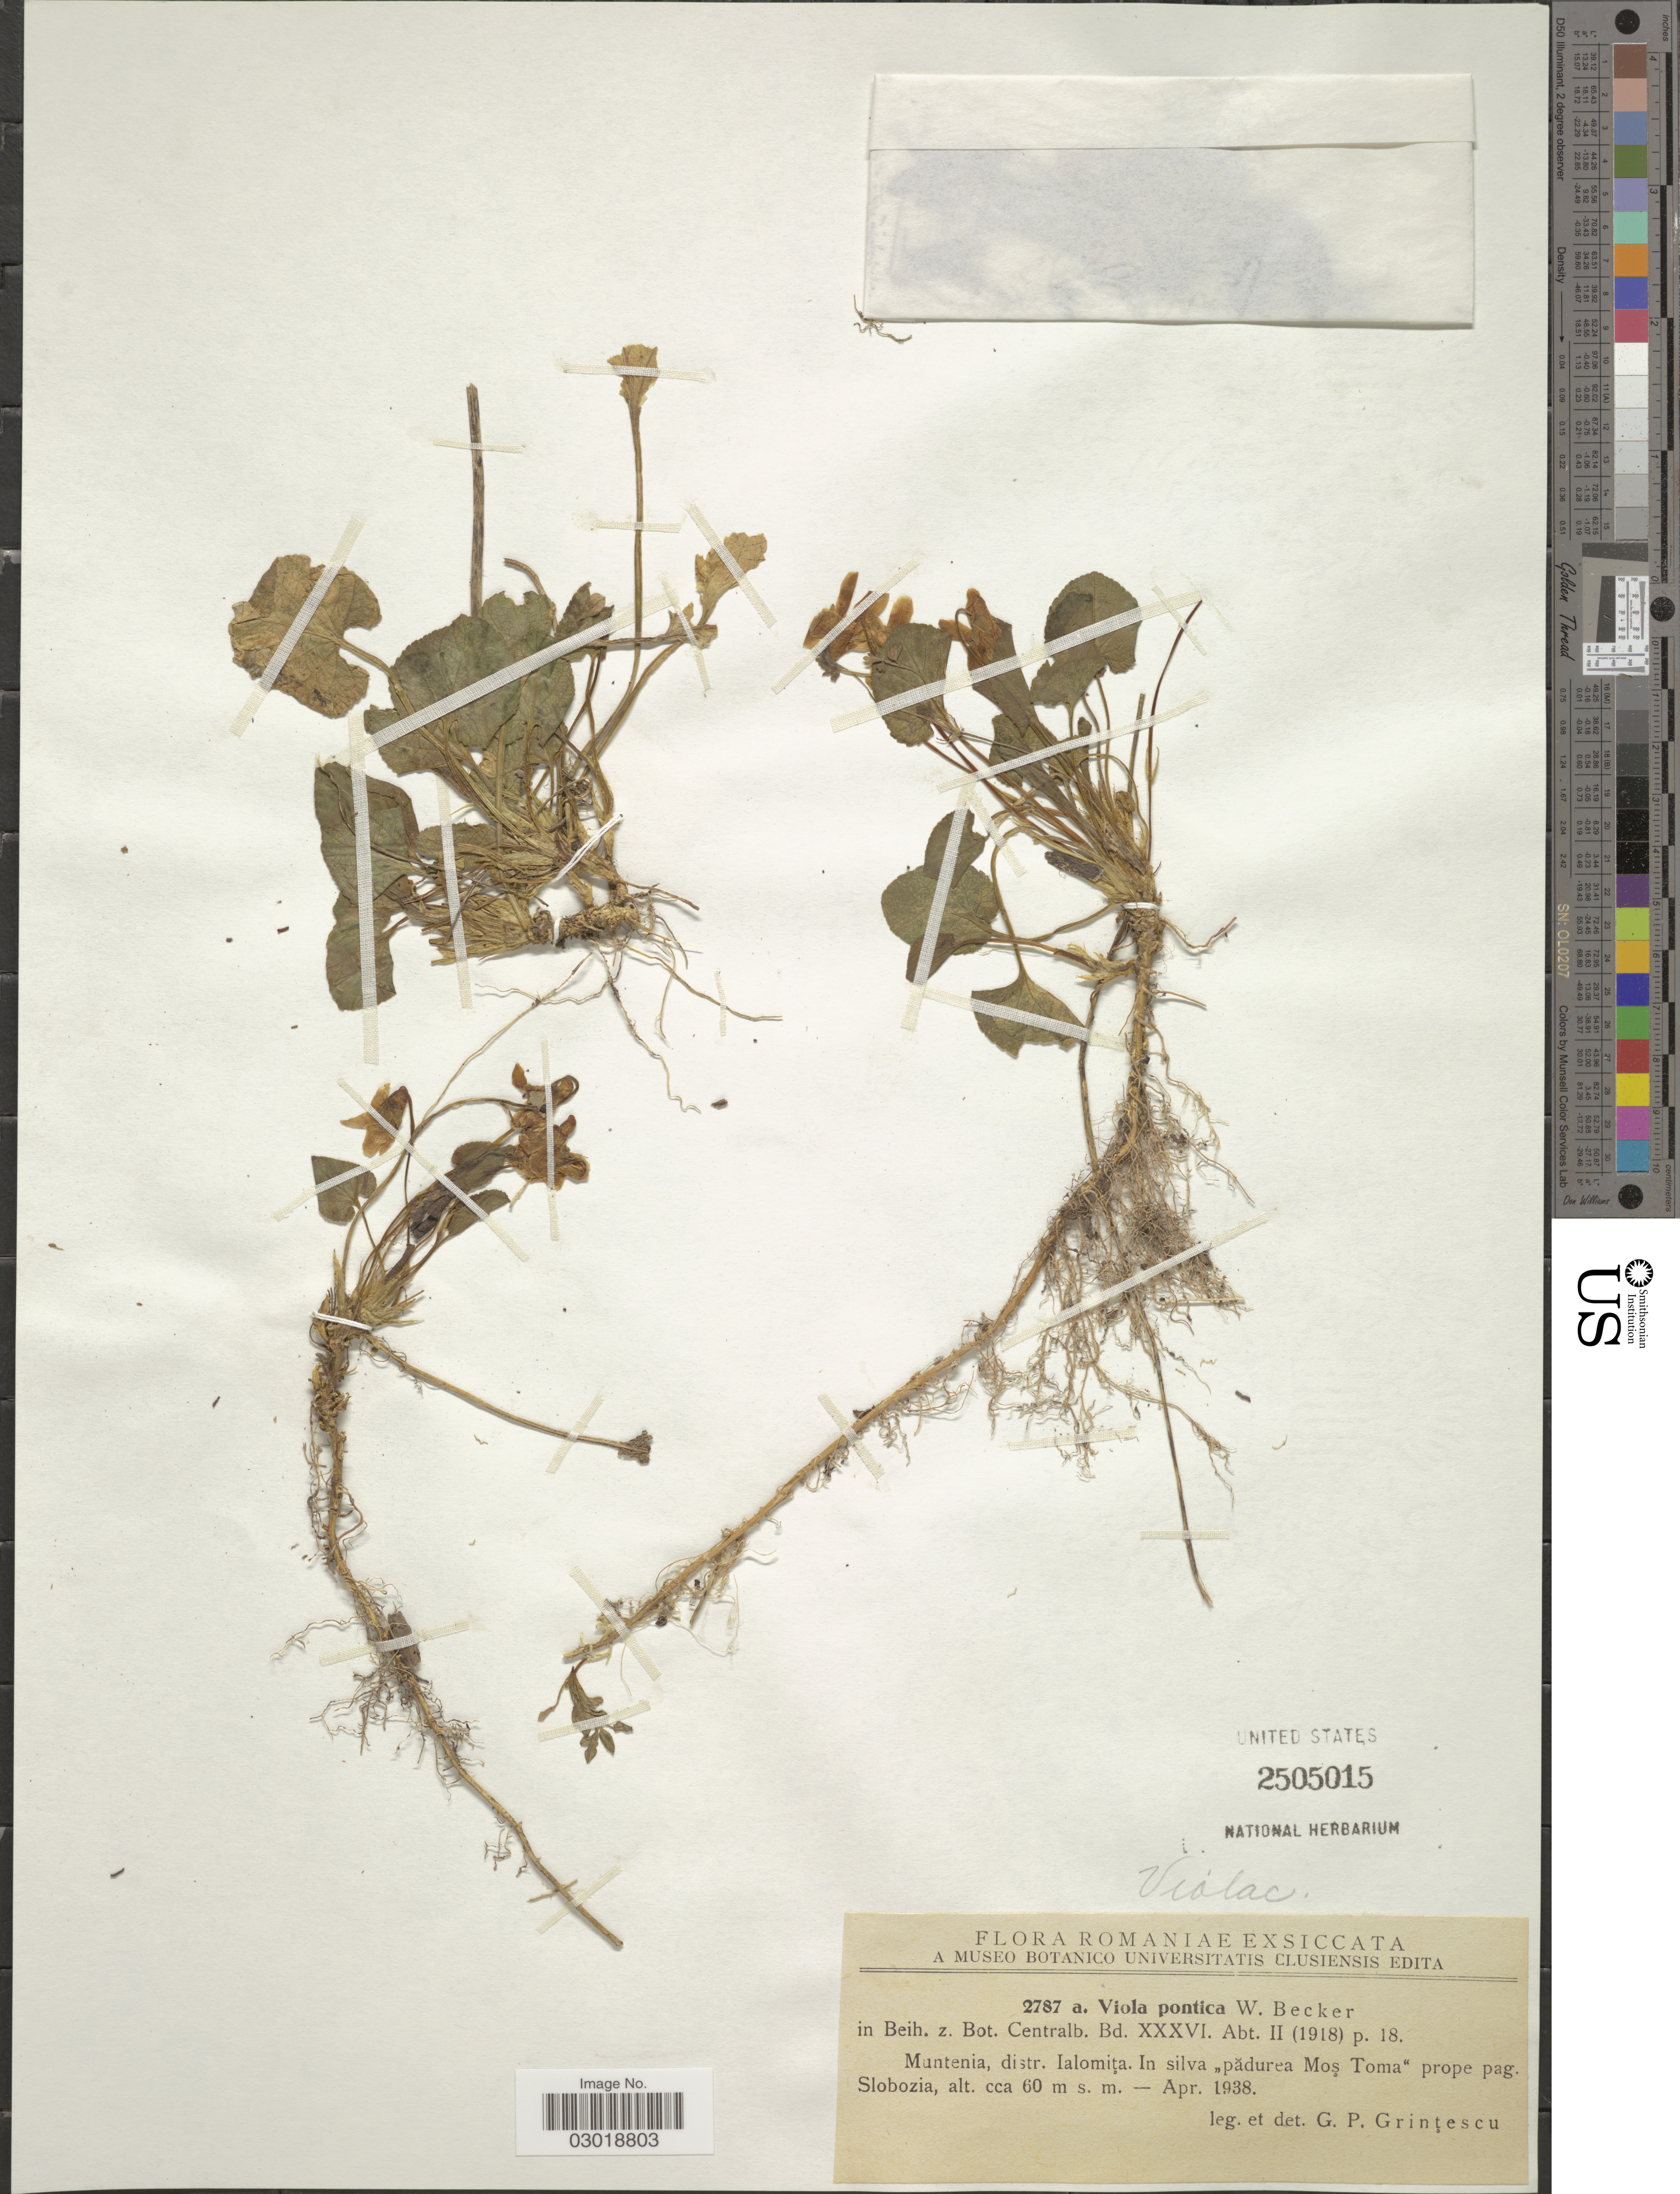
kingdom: Plantae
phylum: Tracheophyta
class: Magnoliopsida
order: Malpighiales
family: Violaceae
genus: Viola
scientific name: Viola pontica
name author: W. Becker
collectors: G. Grintescu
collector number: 2787a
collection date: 1938-04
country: Romania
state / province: Ialomita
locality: Muntenia, distr. Ialomita. In silva "padurea Mos Toma" prope pag. Slobozia.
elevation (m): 60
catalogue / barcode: US 2505015